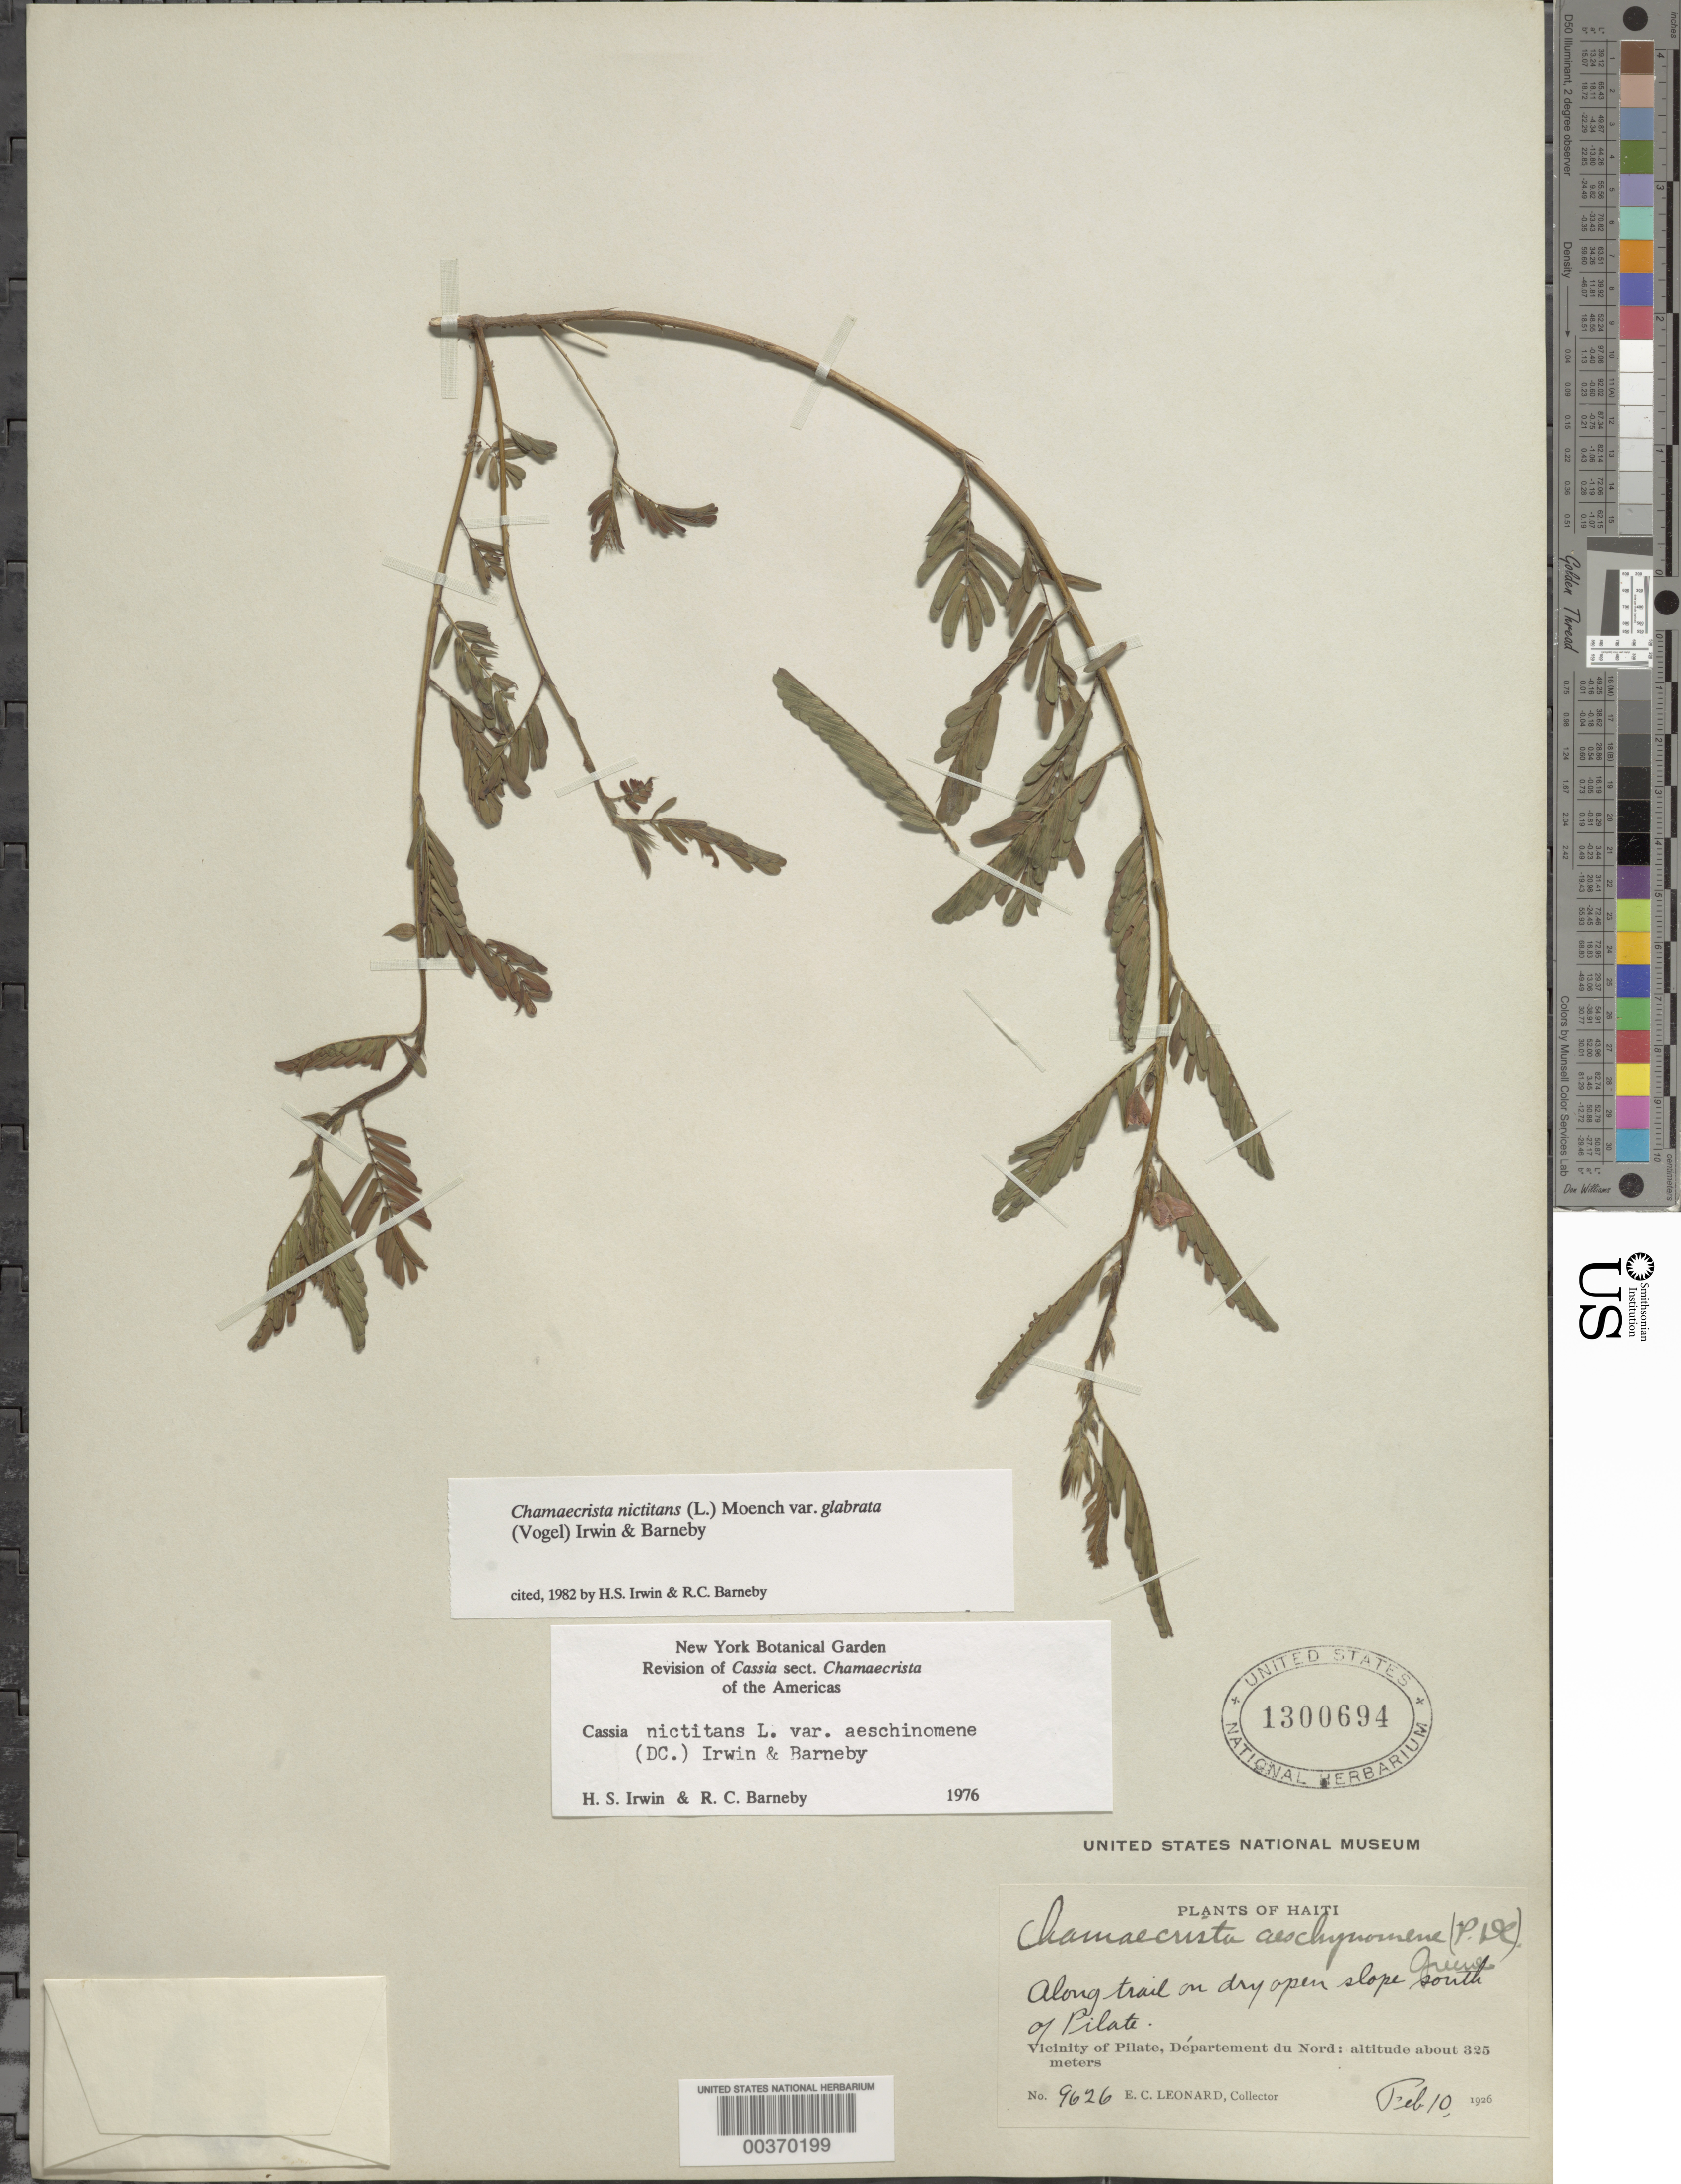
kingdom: Plantae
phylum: Tracheophyta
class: Magnoliopsida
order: Fabales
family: Fabaceae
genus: Chamaecrista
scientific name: Chamaecrista nictitans var. glabrata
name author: (Vogel) H.S. Irwin & Barneby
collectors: E. C. Leonard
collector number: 9626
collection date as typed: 10 Feb 1926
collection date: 1926-02-10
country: Haiti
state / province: Nord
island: Hispaniola Island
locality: Along trail on slope s of pilate; vicinity of pilate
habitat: Dry open slope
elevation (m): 325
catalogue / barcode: US 1300694